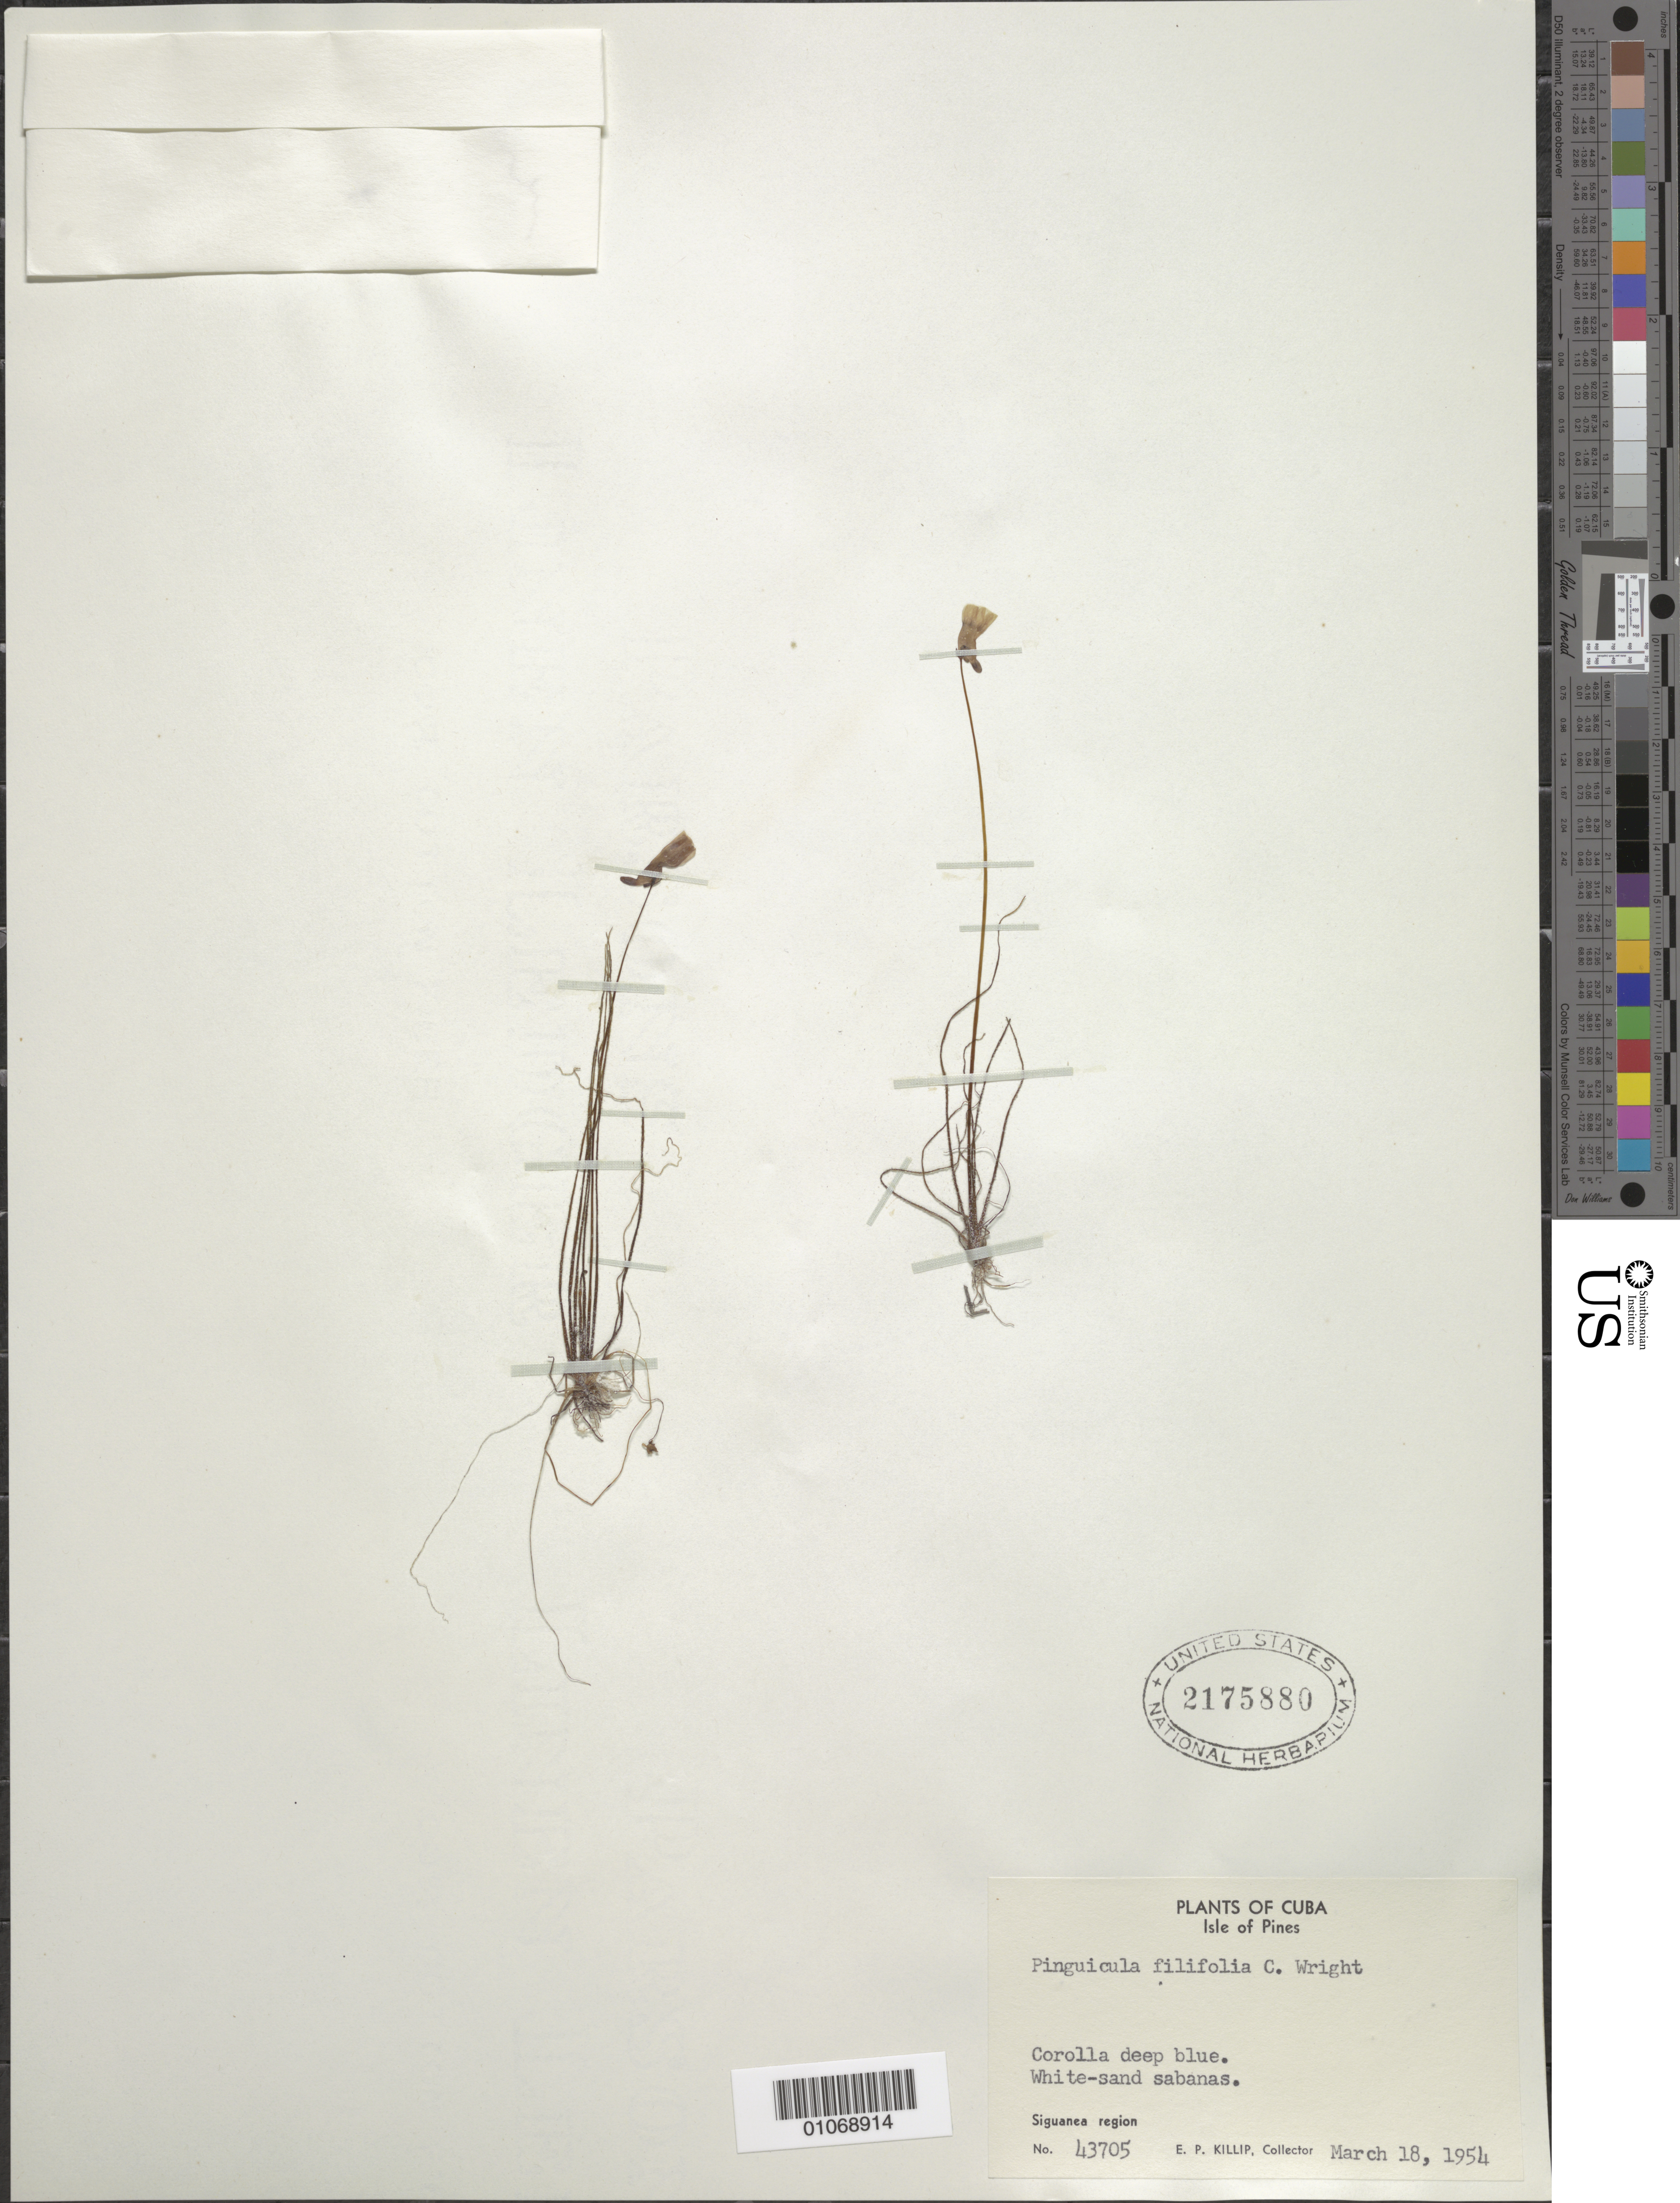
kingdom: Plantae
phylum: Tracheophyta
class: Magnoliopsida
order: Lamiales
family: Lentibulariaceae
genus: Pinguicula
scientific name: Pinguicula filifolia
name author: C. Wright ex Griseb.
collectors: E. P. Killip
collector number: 43705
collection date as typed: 18 Mar 1954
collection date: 1954-03-18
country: Cuba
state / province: Isla de La Juventud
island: Isla de la Juventud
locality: Siguanea region White-sand savannas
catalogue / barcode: US 2175880